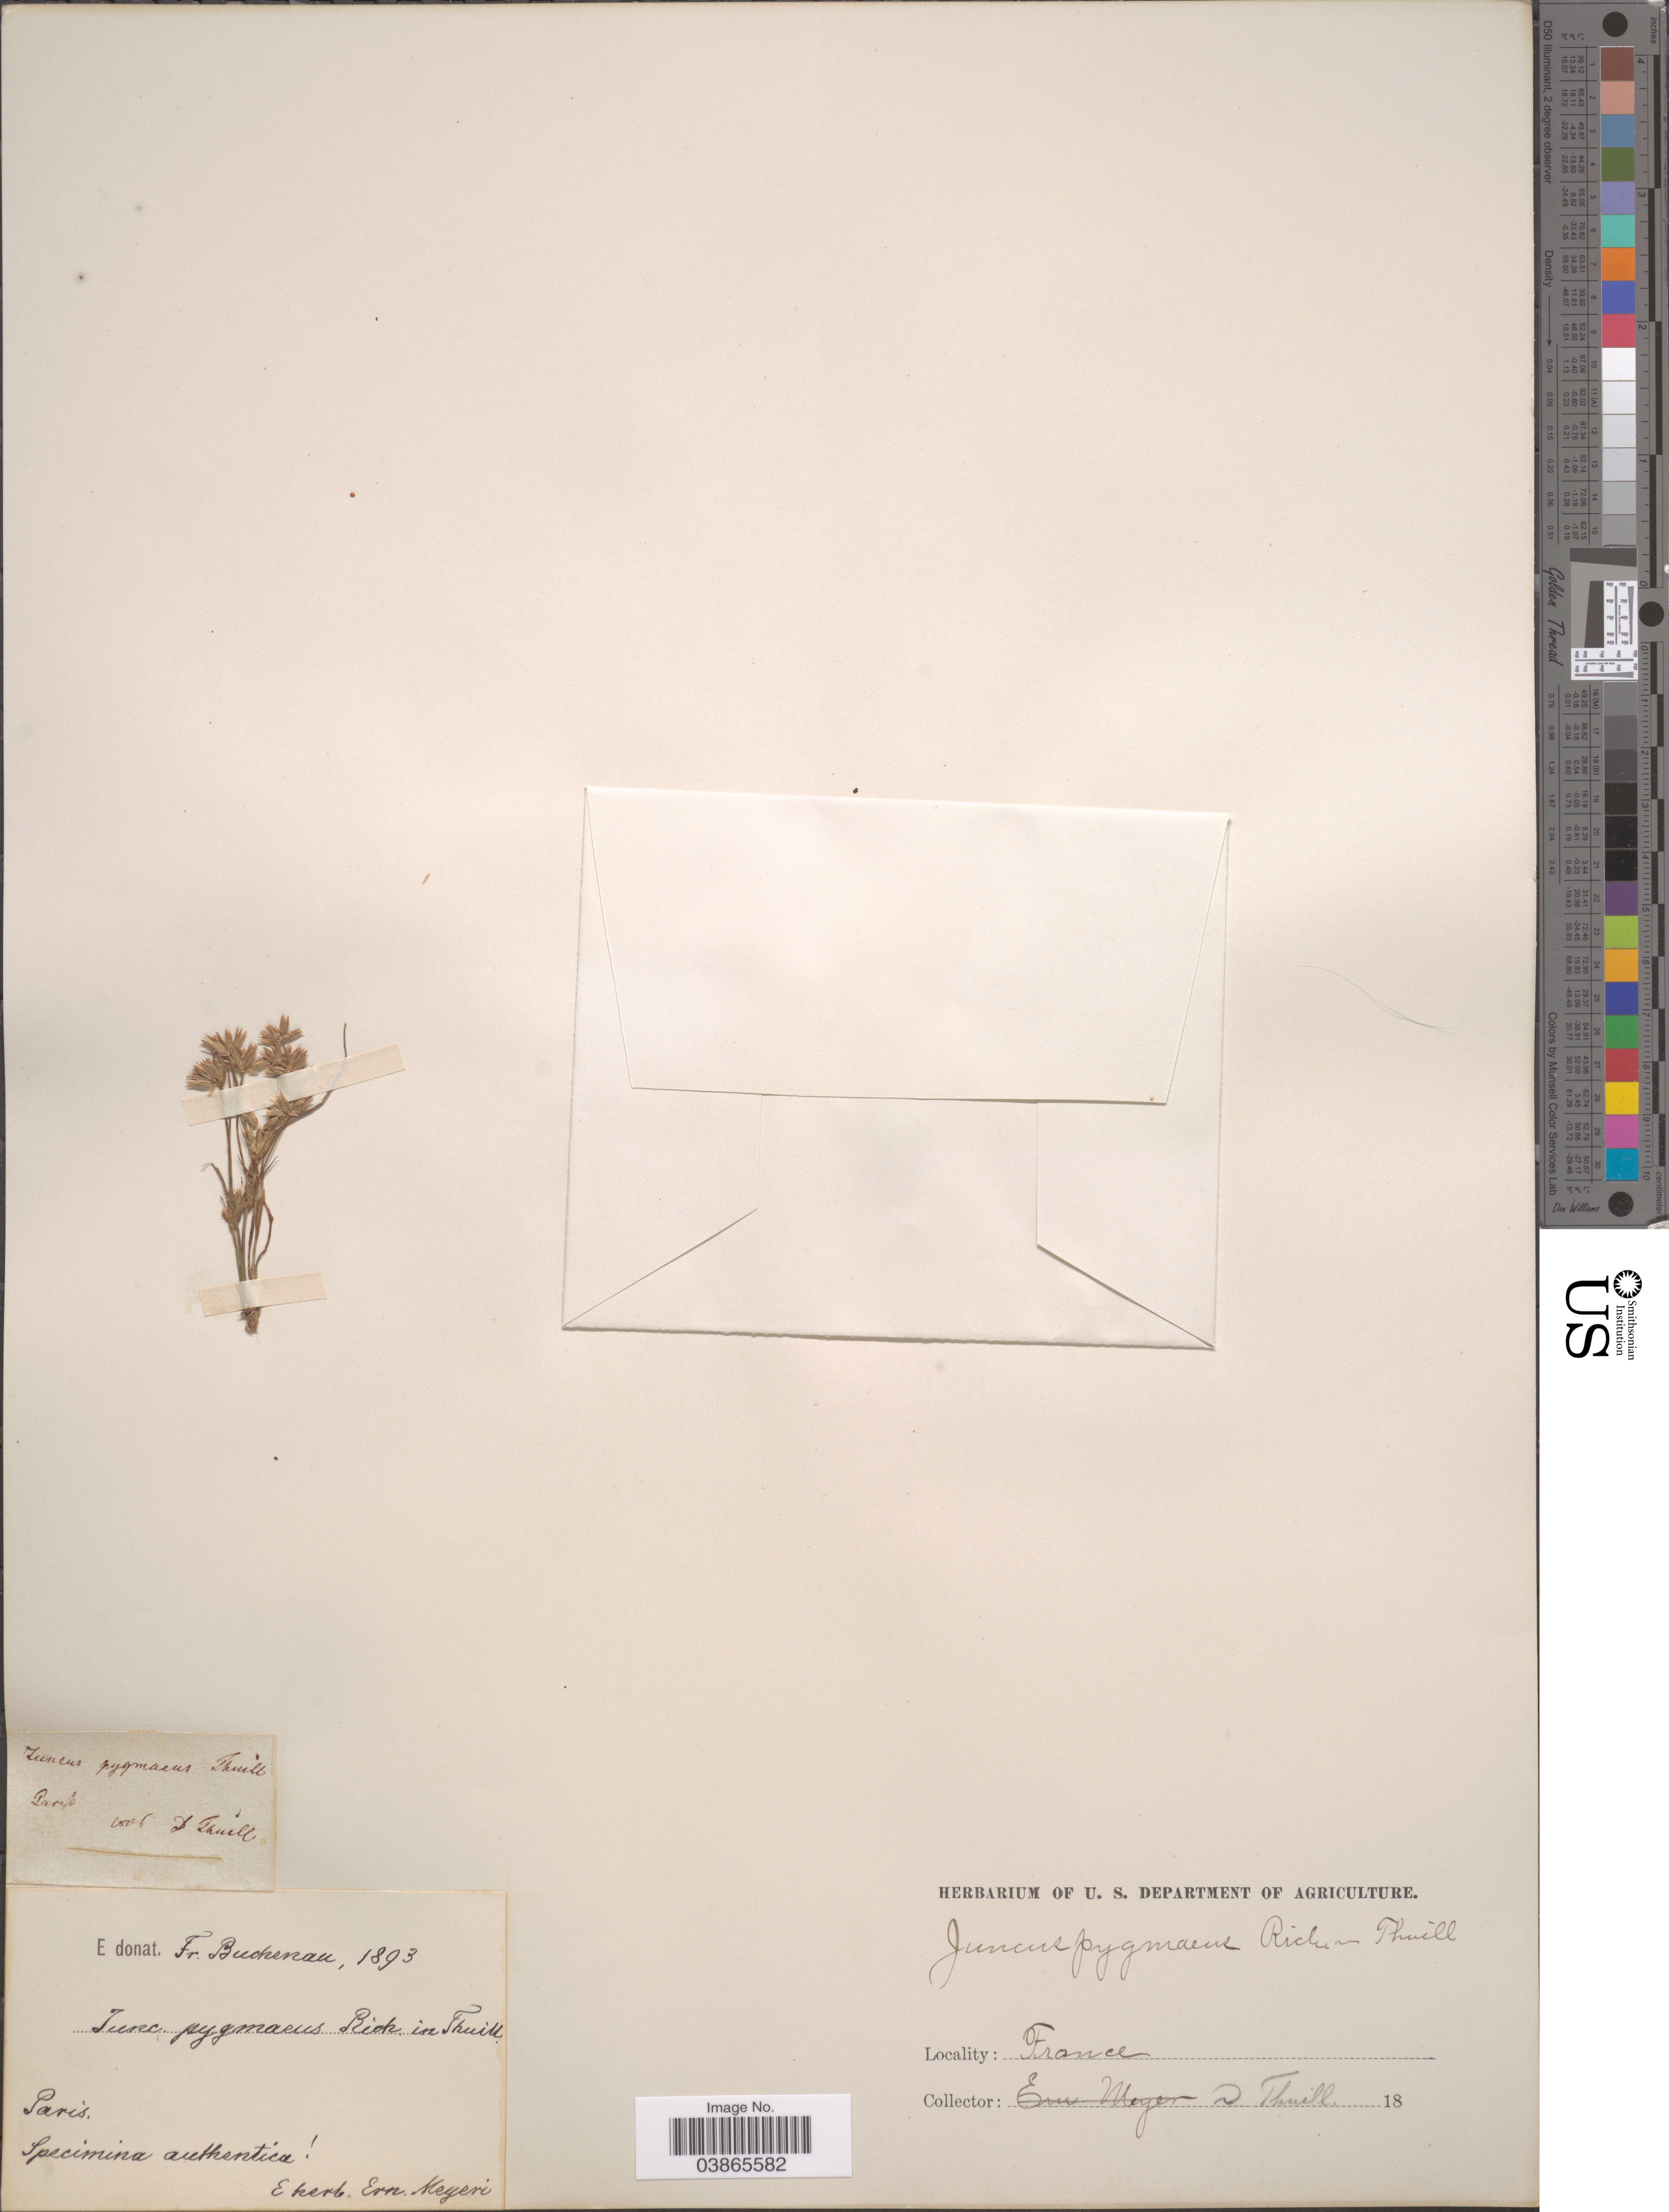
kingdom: Plantae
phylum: Tracheophyta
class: Liliopsida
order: Poales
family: Juncaceae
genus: Juncus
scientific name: Juncus pygmaeus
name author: Rich. ex Thuill.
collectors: D. Thuill.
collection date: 1806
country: France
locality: Paris.